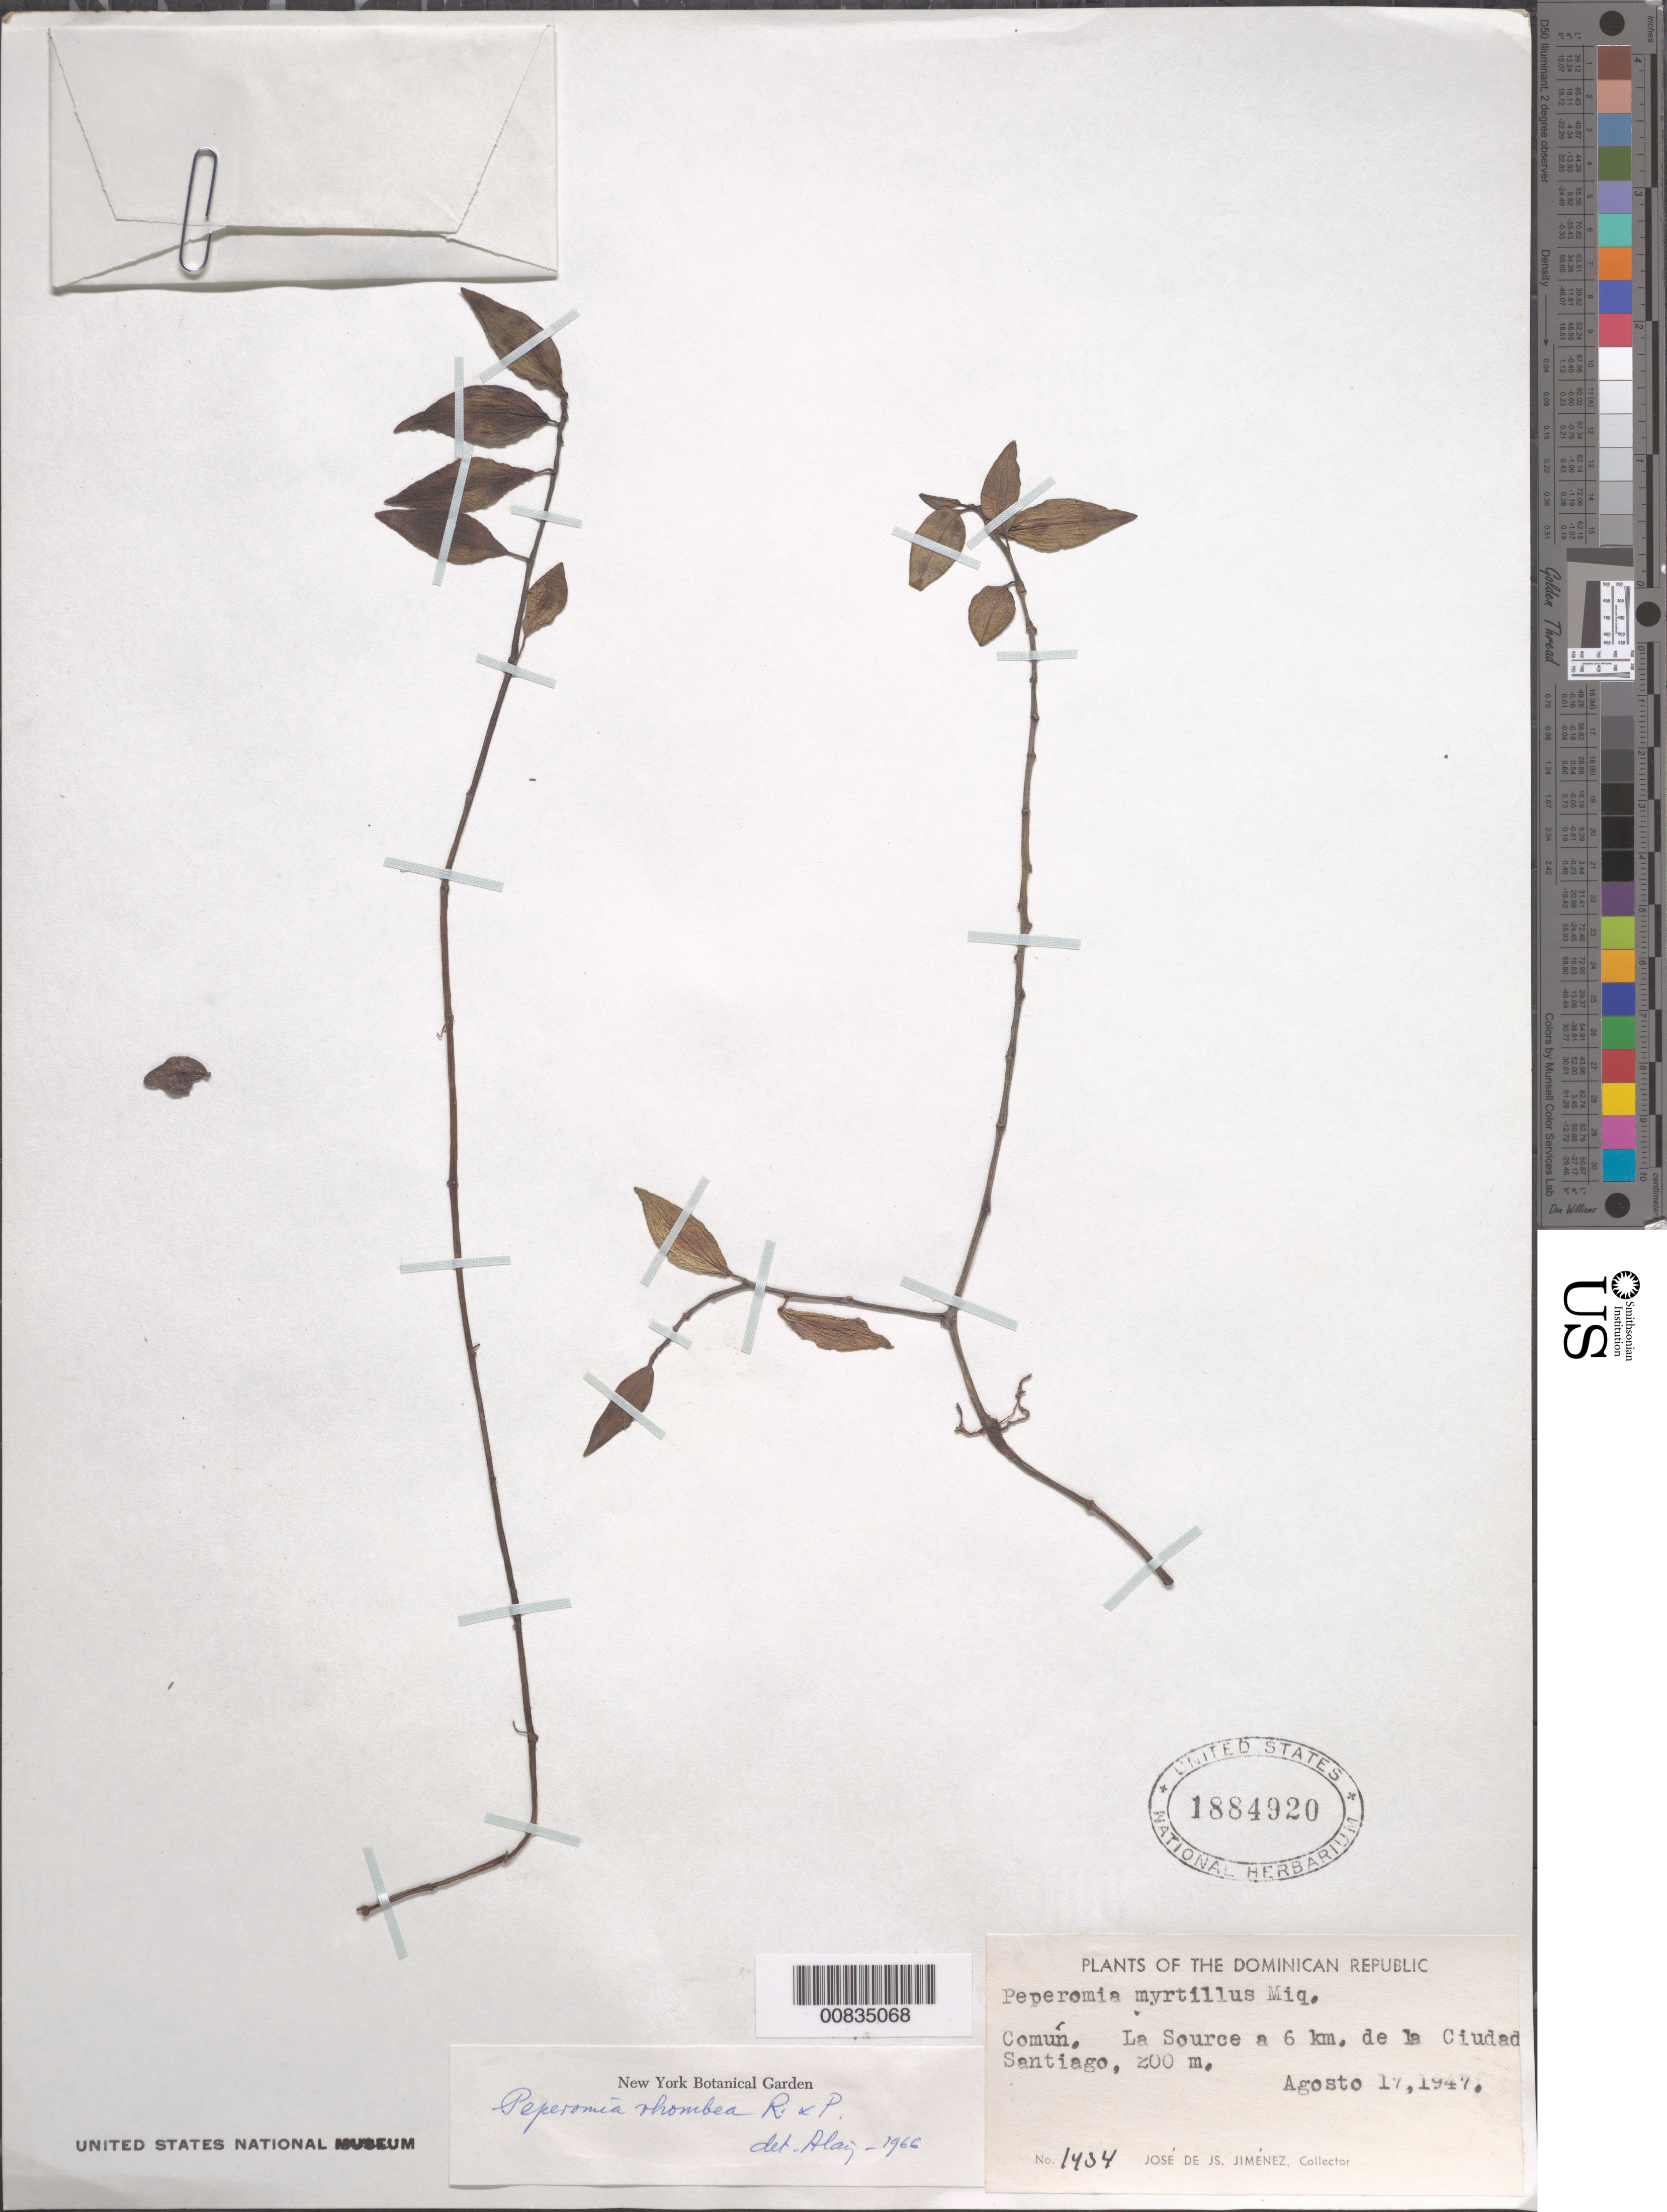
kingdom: Plantae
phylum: Tracheophyta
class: Magnoliopsida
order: Piperales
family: Piperaceae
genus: Peperomia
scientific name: Peperomia rhombea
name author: Ruiz & Pav.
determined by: Liogier, Alain H.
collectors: J. J. Jiménez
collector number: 1434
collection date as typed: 17 Aug 1947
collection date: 1947-08-17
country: Dominican Republic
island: Hispaniola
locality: La Source a 6 km. de la Ciudad de Santiago.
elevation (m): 200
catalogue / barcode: US 1884920